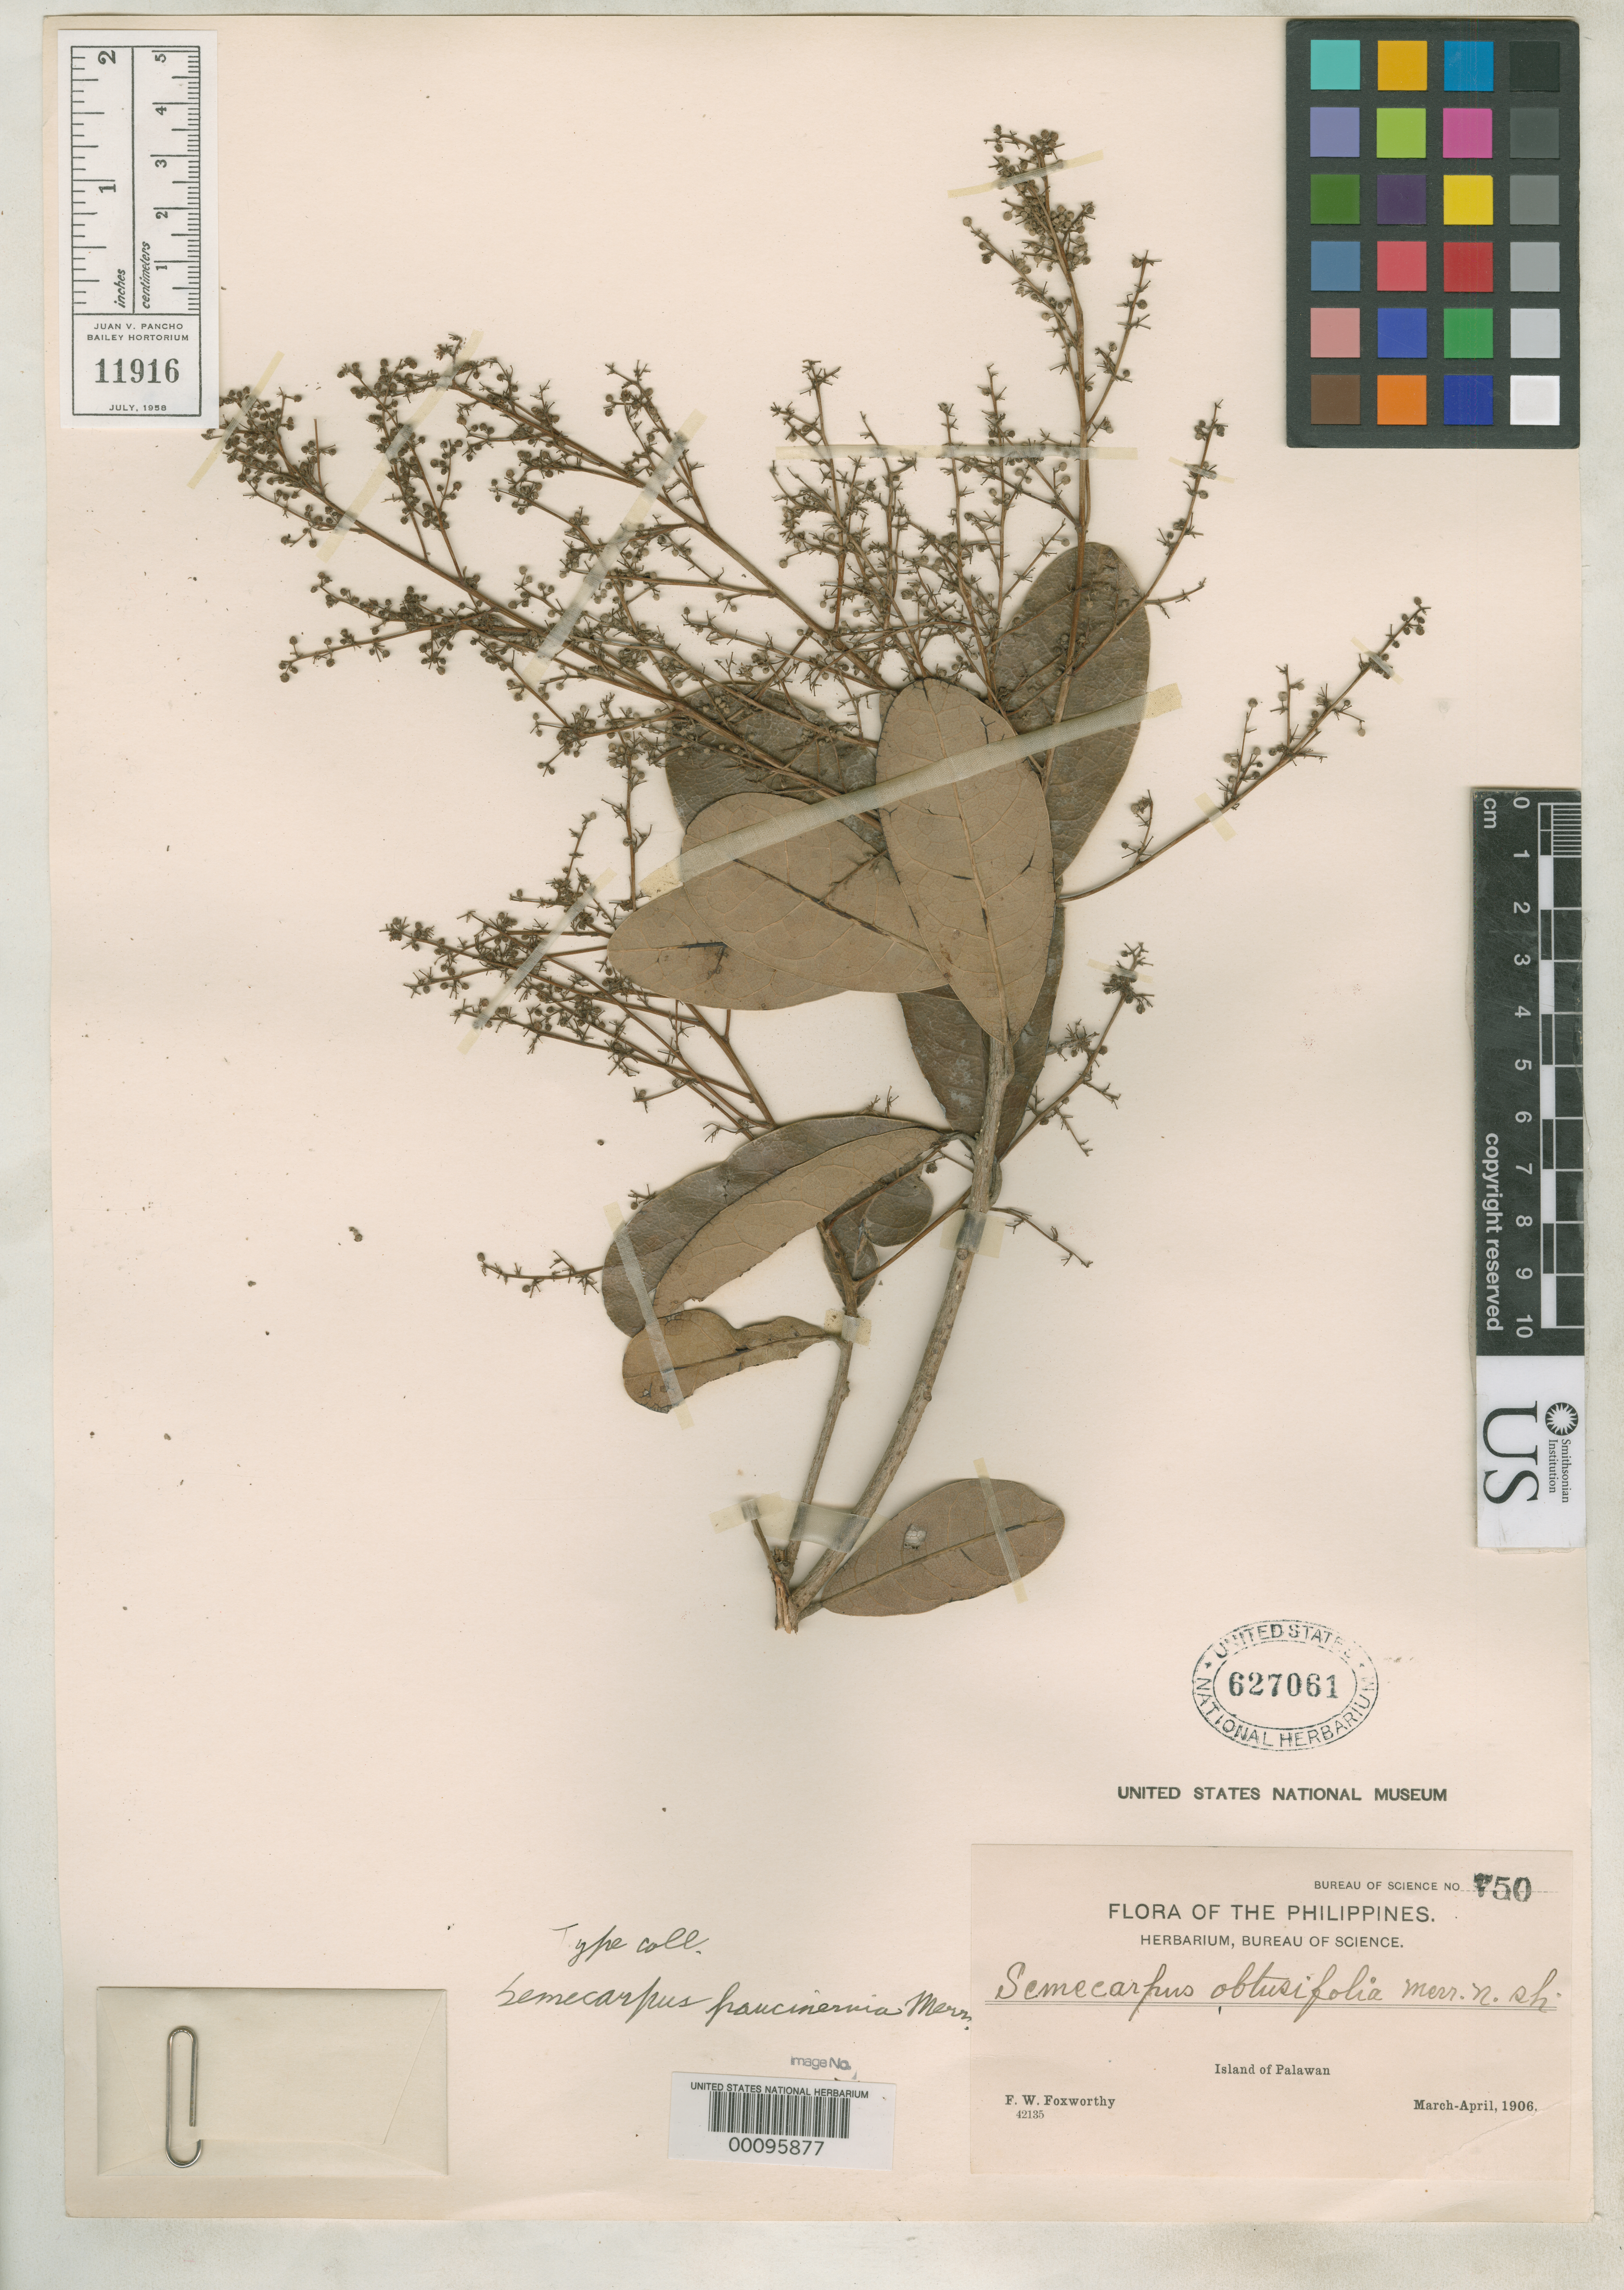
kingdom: Plantae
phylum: Tracheophyta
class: Magnoliopsida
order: Sapindales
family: Anacardiaceae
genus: Semecarpus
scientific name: Semecarpus paucinervius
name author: Merr.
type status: Isotype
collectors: F. W. Foxworthy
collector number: Bur. Sci. 750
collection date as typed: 25 Mar 1906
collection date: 1906-03-25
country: Philippines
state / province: Mimaropa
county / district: Palawan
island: Palawan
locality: Mt. Victoria.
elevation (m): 180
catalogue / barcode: US 627061